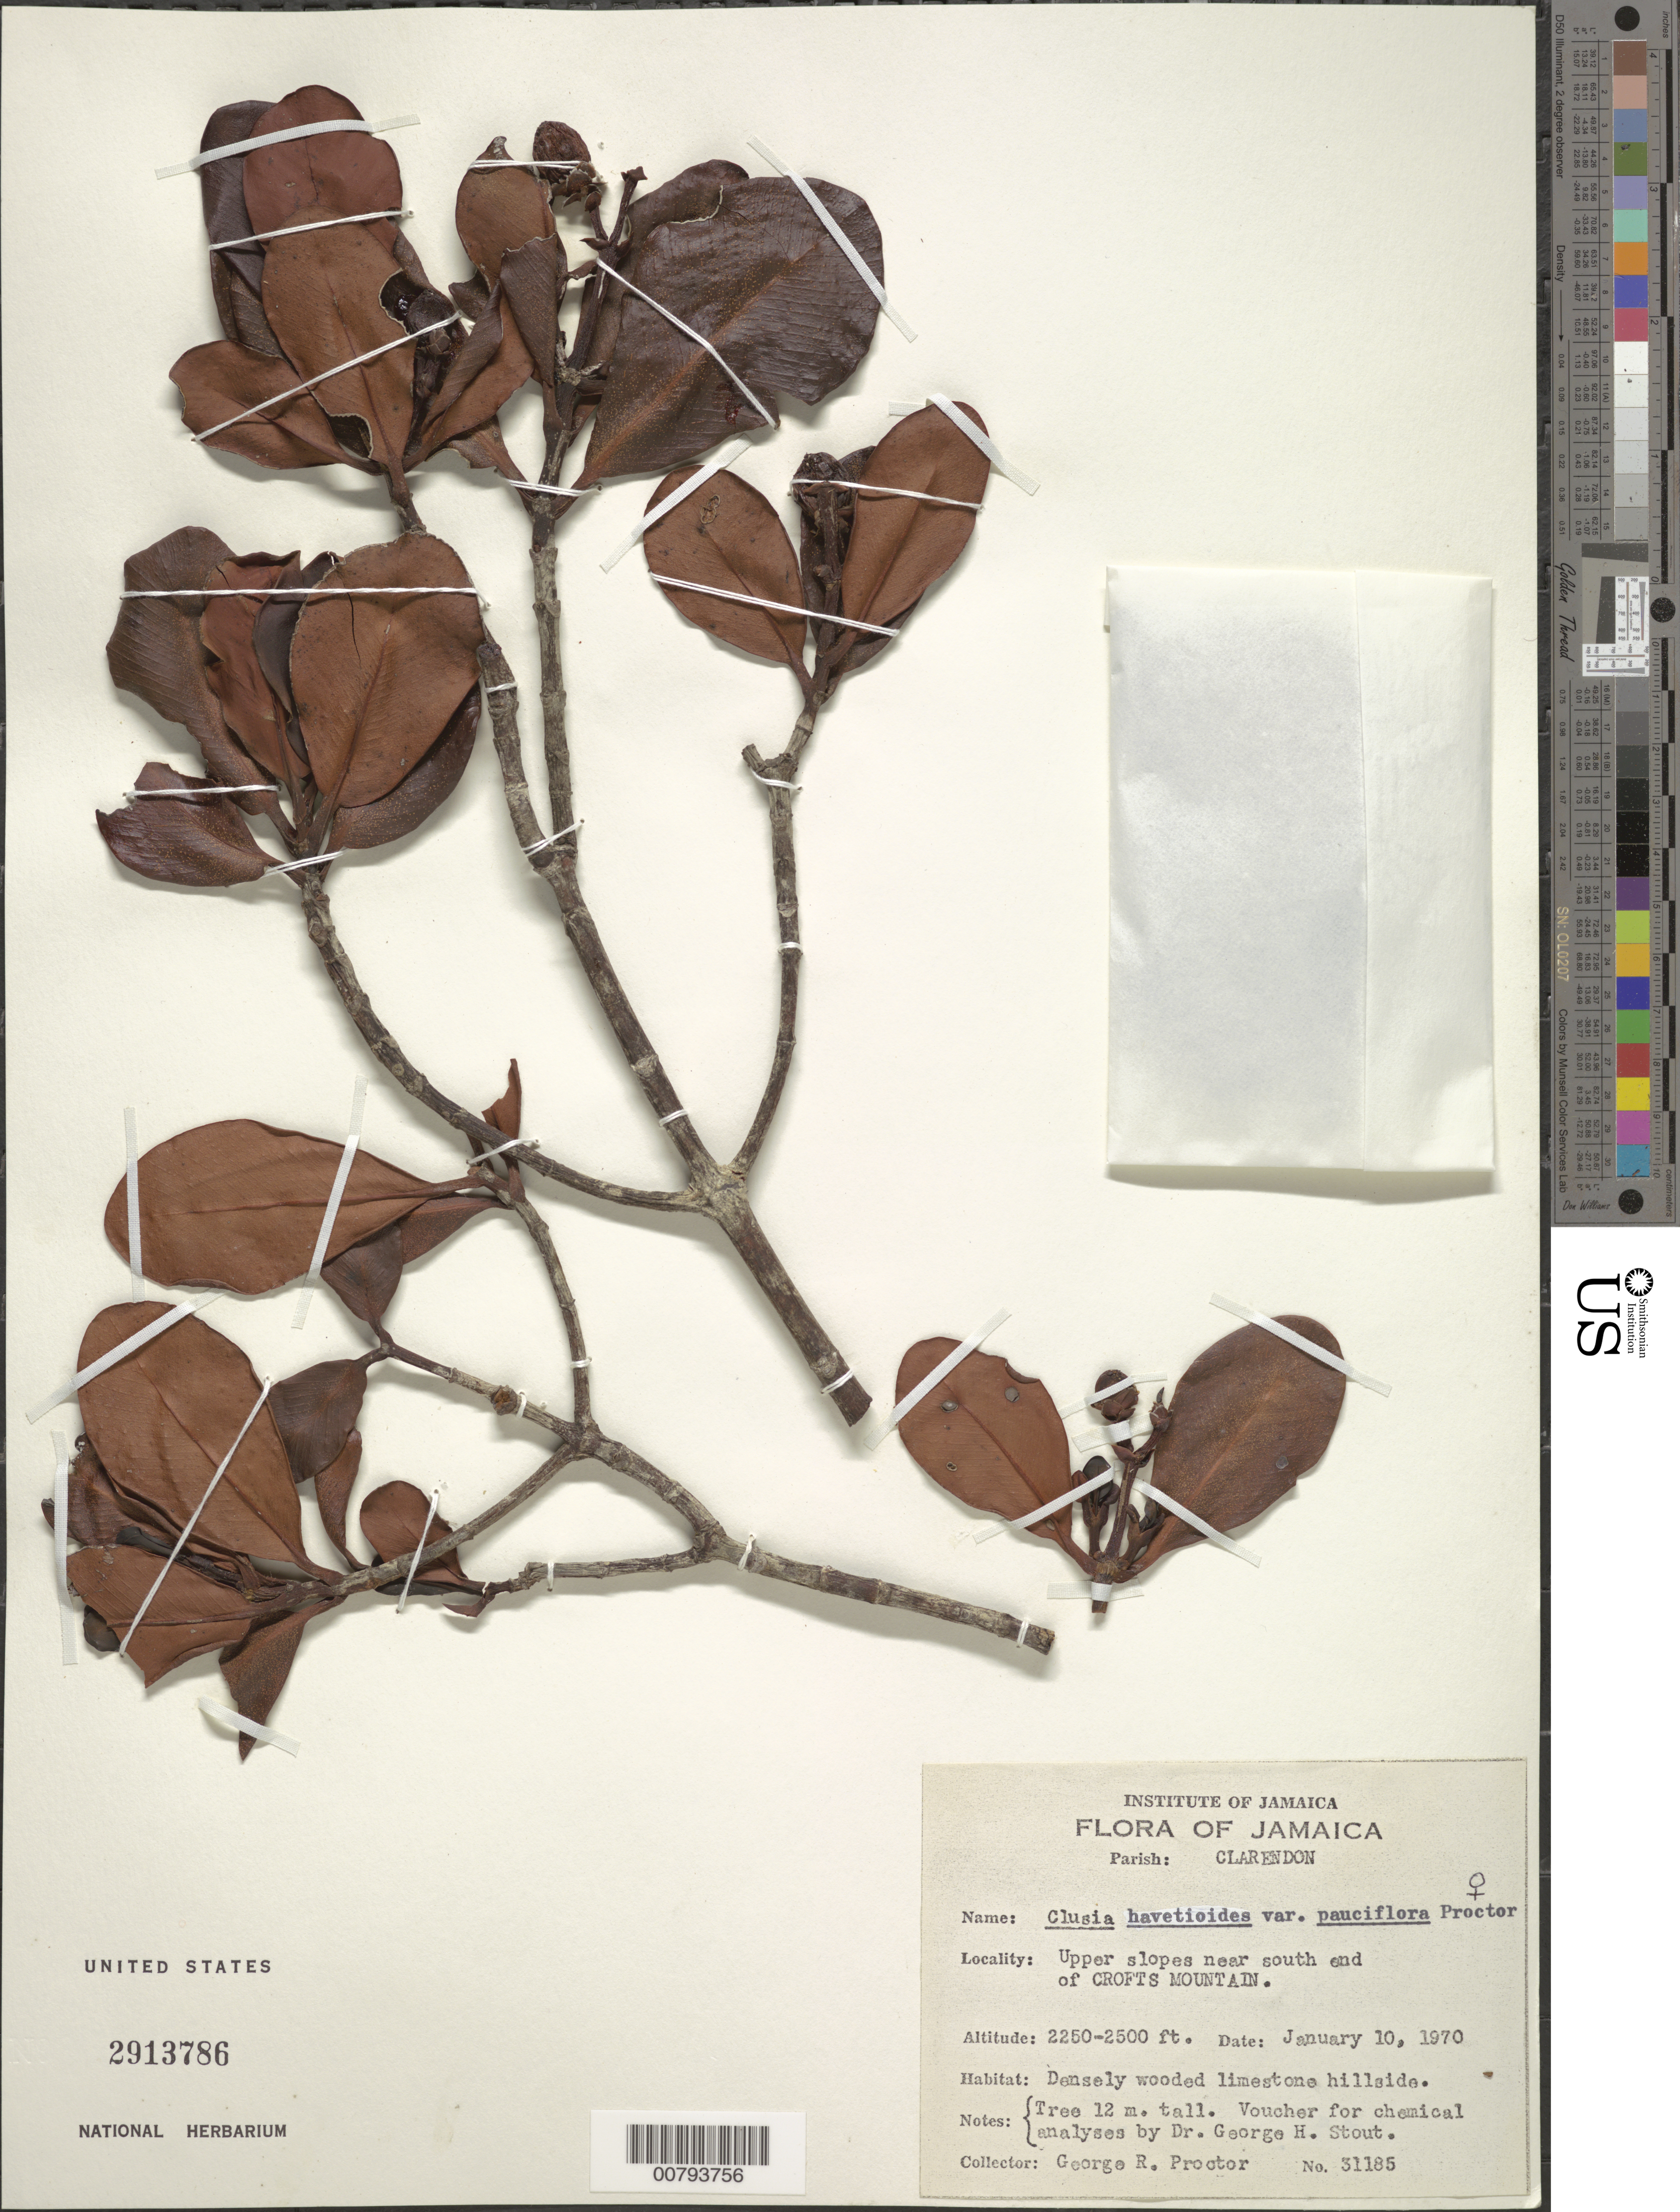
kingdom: Plantae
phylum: Tracheophyta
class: Magnoliopsida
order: Malpighiales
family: Clusiaceae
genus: Clusia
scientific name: Clusia havetioides var. pauciflora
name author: Proctor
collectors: G. R. Proctor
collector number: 31185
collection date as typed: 10 Jan 1970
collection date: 1970-01-10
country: Jamaica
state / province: Clarendon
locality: Upper slopes near south end of Crofts Mountain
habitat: Densely wooded limestone hillside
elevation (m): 686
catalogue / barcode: US 2913786